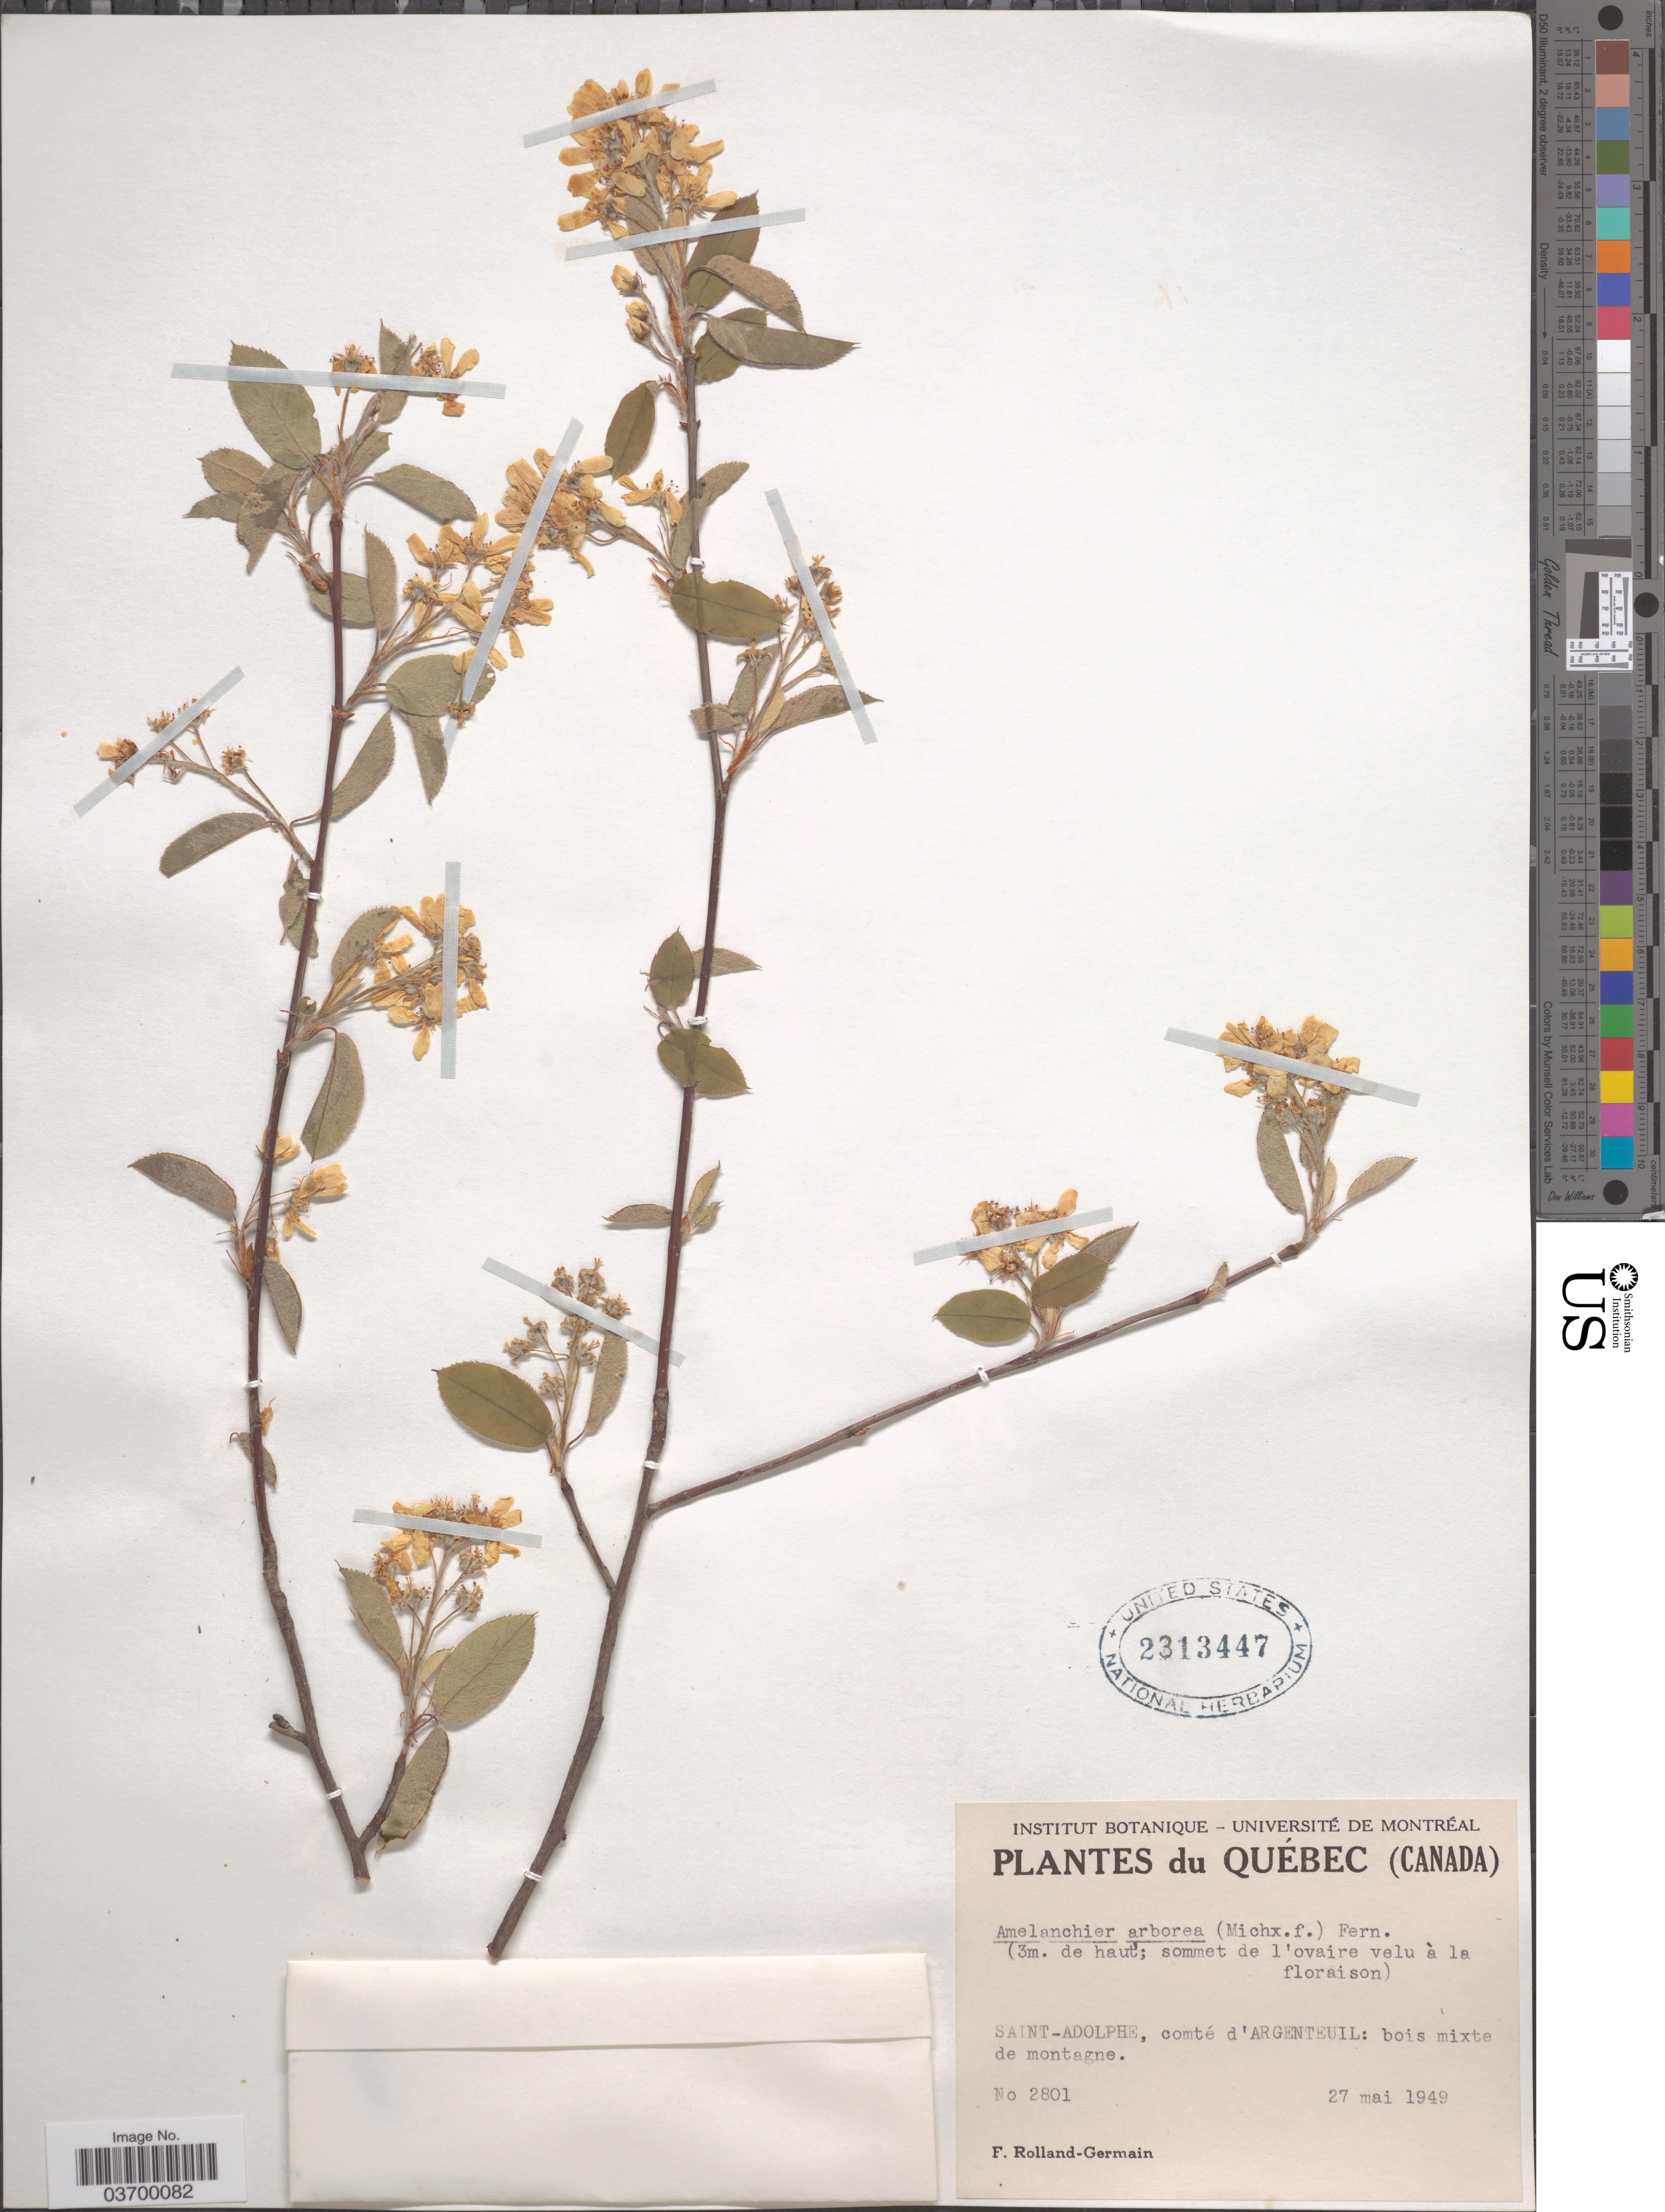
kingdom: Plantae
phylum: Tracheophyta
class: Magnoliopsida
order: Rosales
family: Rosaceae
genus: Amelanchier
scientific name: Amelanchier arborea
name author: (F. Michx.) Fernald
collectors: Rolland-Germain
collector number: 2801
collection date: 1949-05-27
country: Canada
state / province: Quebec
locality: Saint-Adolphe, comté d'Argenteuil: bois mixte de montagne.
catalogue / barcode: US 2313447